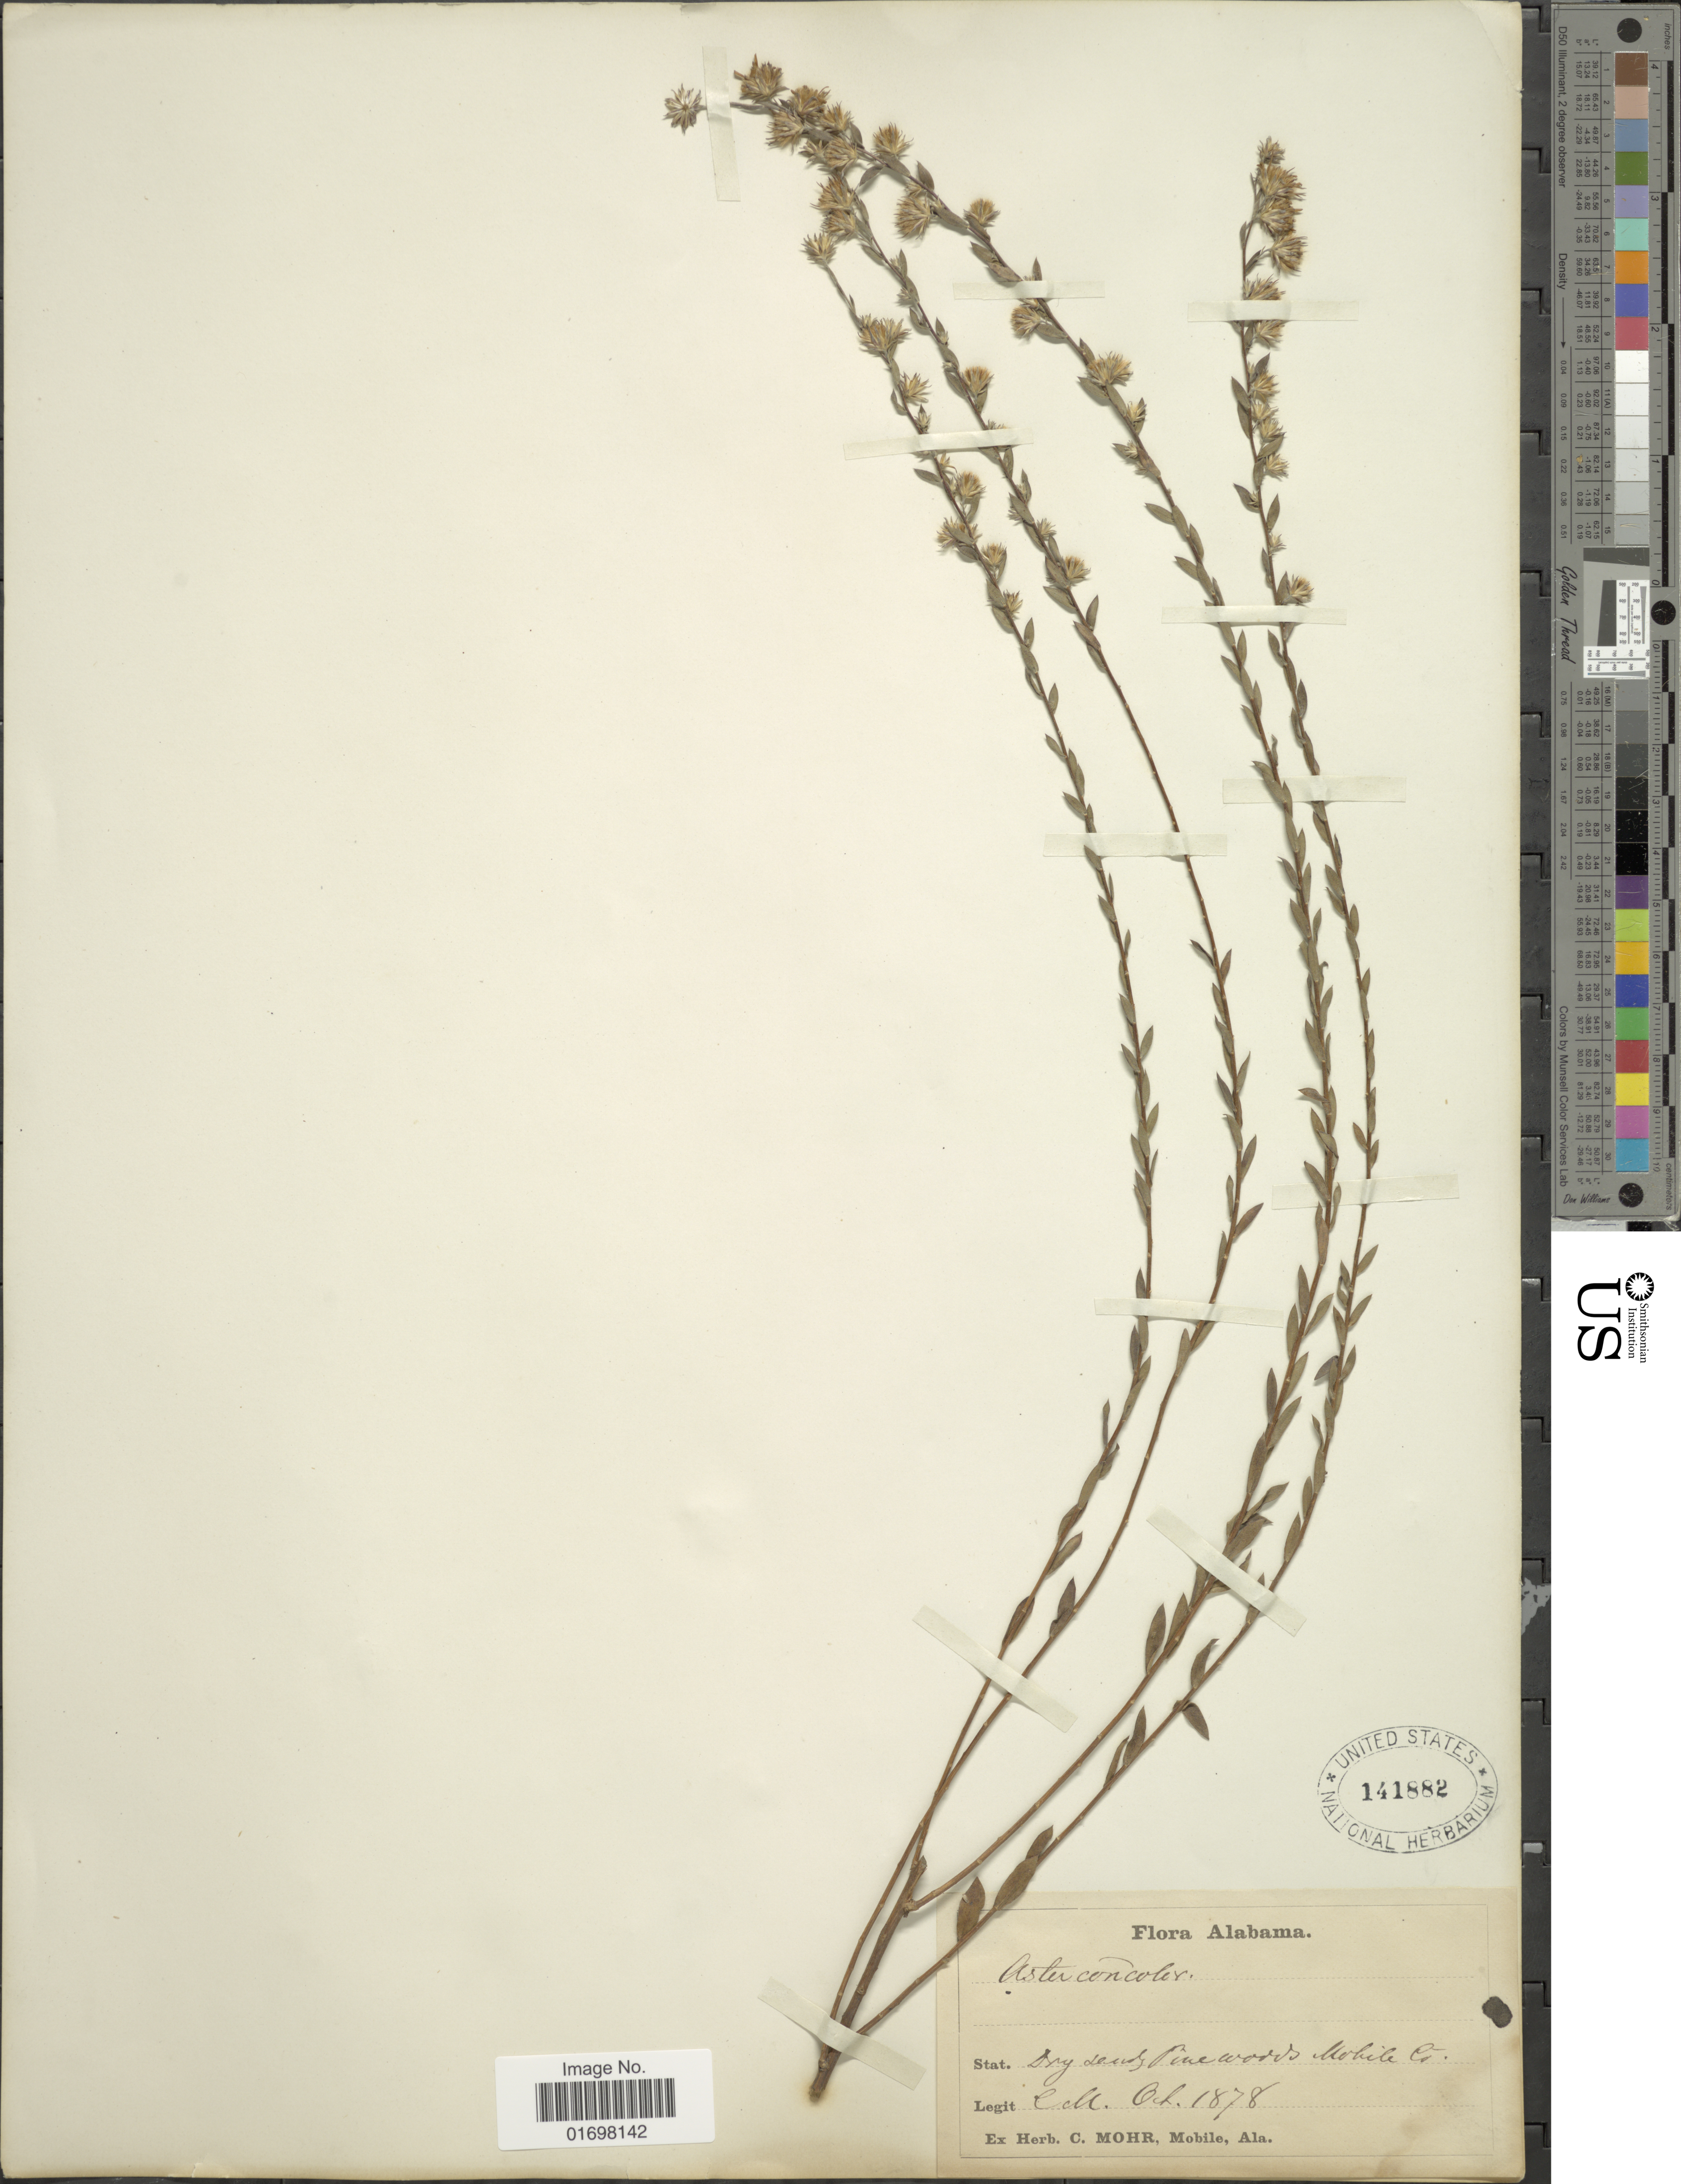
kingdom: Plantae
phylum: Tracheophyta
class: Magnoliopsida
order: Asterales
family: Asteraceae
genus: Symphyotrichum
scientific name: Symphyotrichum concolor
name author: (L.) G.L. Nesom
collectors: Mohr, C. T. (herbarium)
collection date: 1878-10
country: United States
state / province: Alabama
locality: Mobile Co.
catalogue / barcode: US 141882